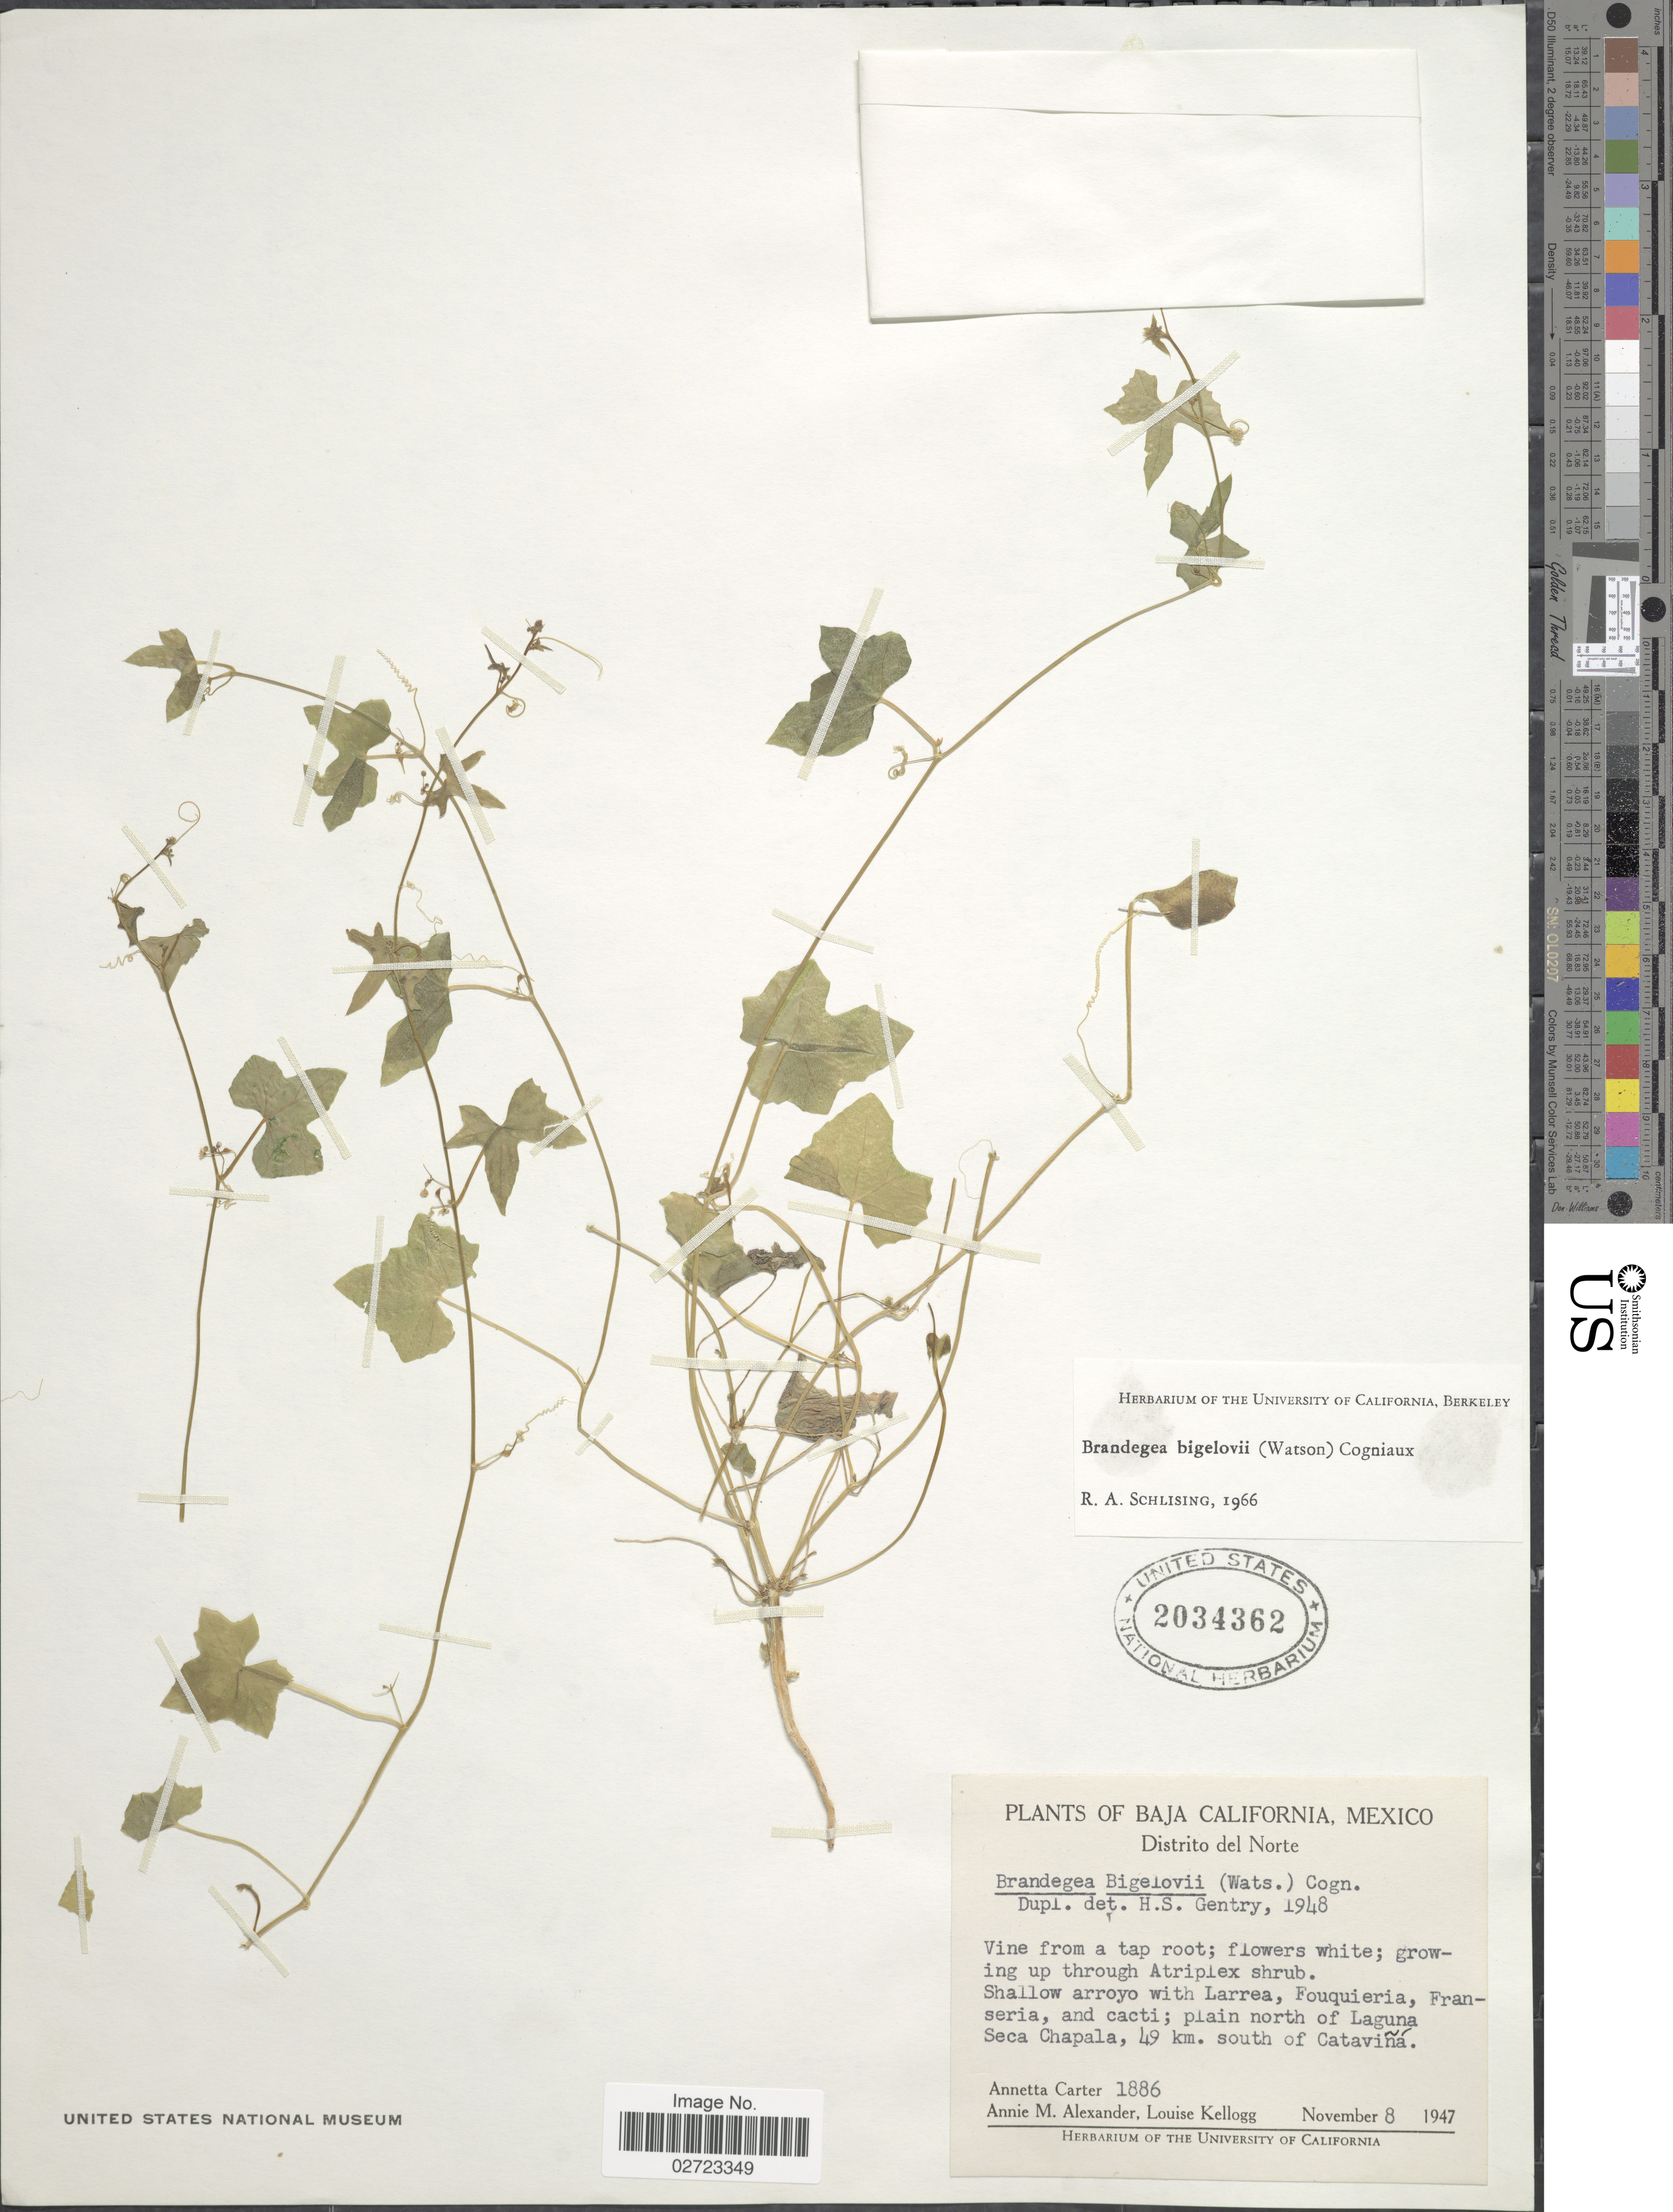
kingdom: Plantae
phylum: Tracheophyta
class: Magnoliopsida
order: Cucurbitales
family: Cucurbitaceae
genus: Brandegea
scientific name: Brandegea bigelovii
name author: (Watson) Cogn.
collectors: A. Carter, A. M. Alexander & L. Kellogg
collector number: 1886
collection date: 1947-11-08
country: Mexico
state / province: Baja California Norte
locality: Distrito del Norte, shallow arroyo, plain north of Laguna Seca Chapala, 49 km. south of Cavatina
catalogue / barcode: US 2034362